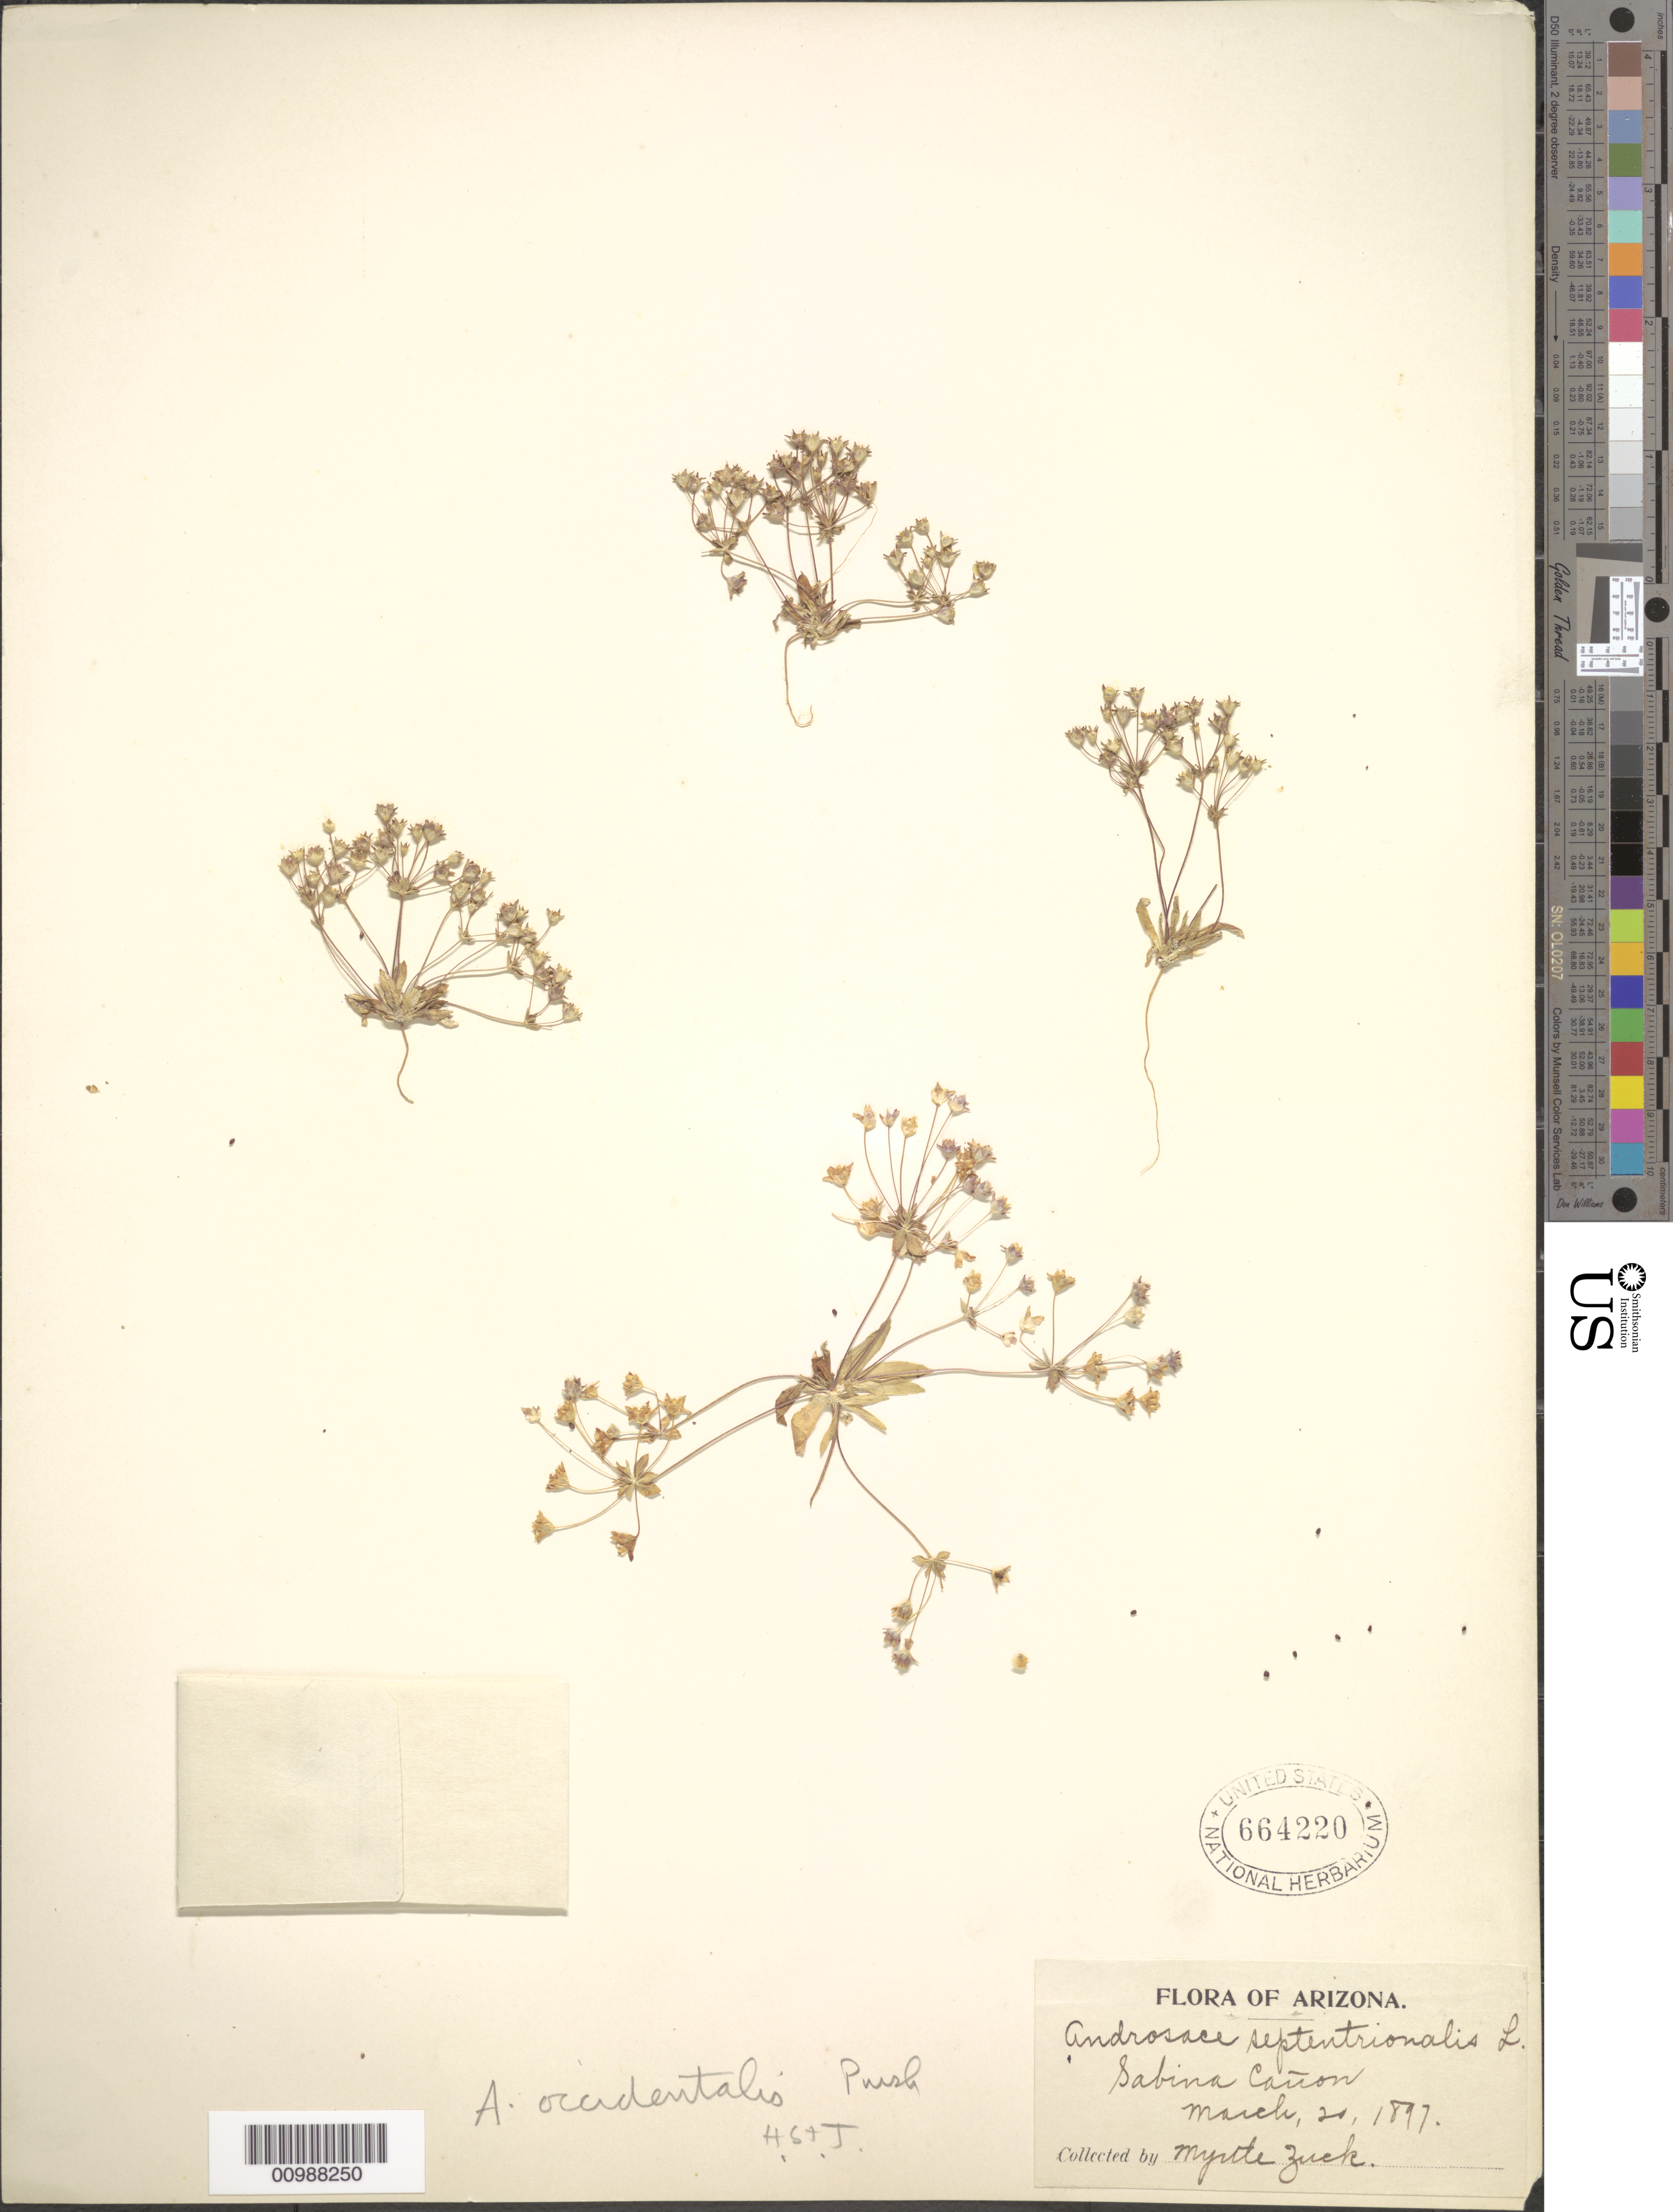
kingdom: Plantae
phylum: Tracheophyta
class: Magnoliopsida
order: Ericales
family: Primulaceae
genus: Androsace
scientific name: Androsace occidentalis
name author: (Pursh) Pursh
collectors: M. Zuck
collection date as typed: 20 Mar 1897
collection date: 1897-03-20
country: United States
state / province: Arizona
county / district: Pima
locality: Sabino Canyon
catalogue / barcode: US 664220